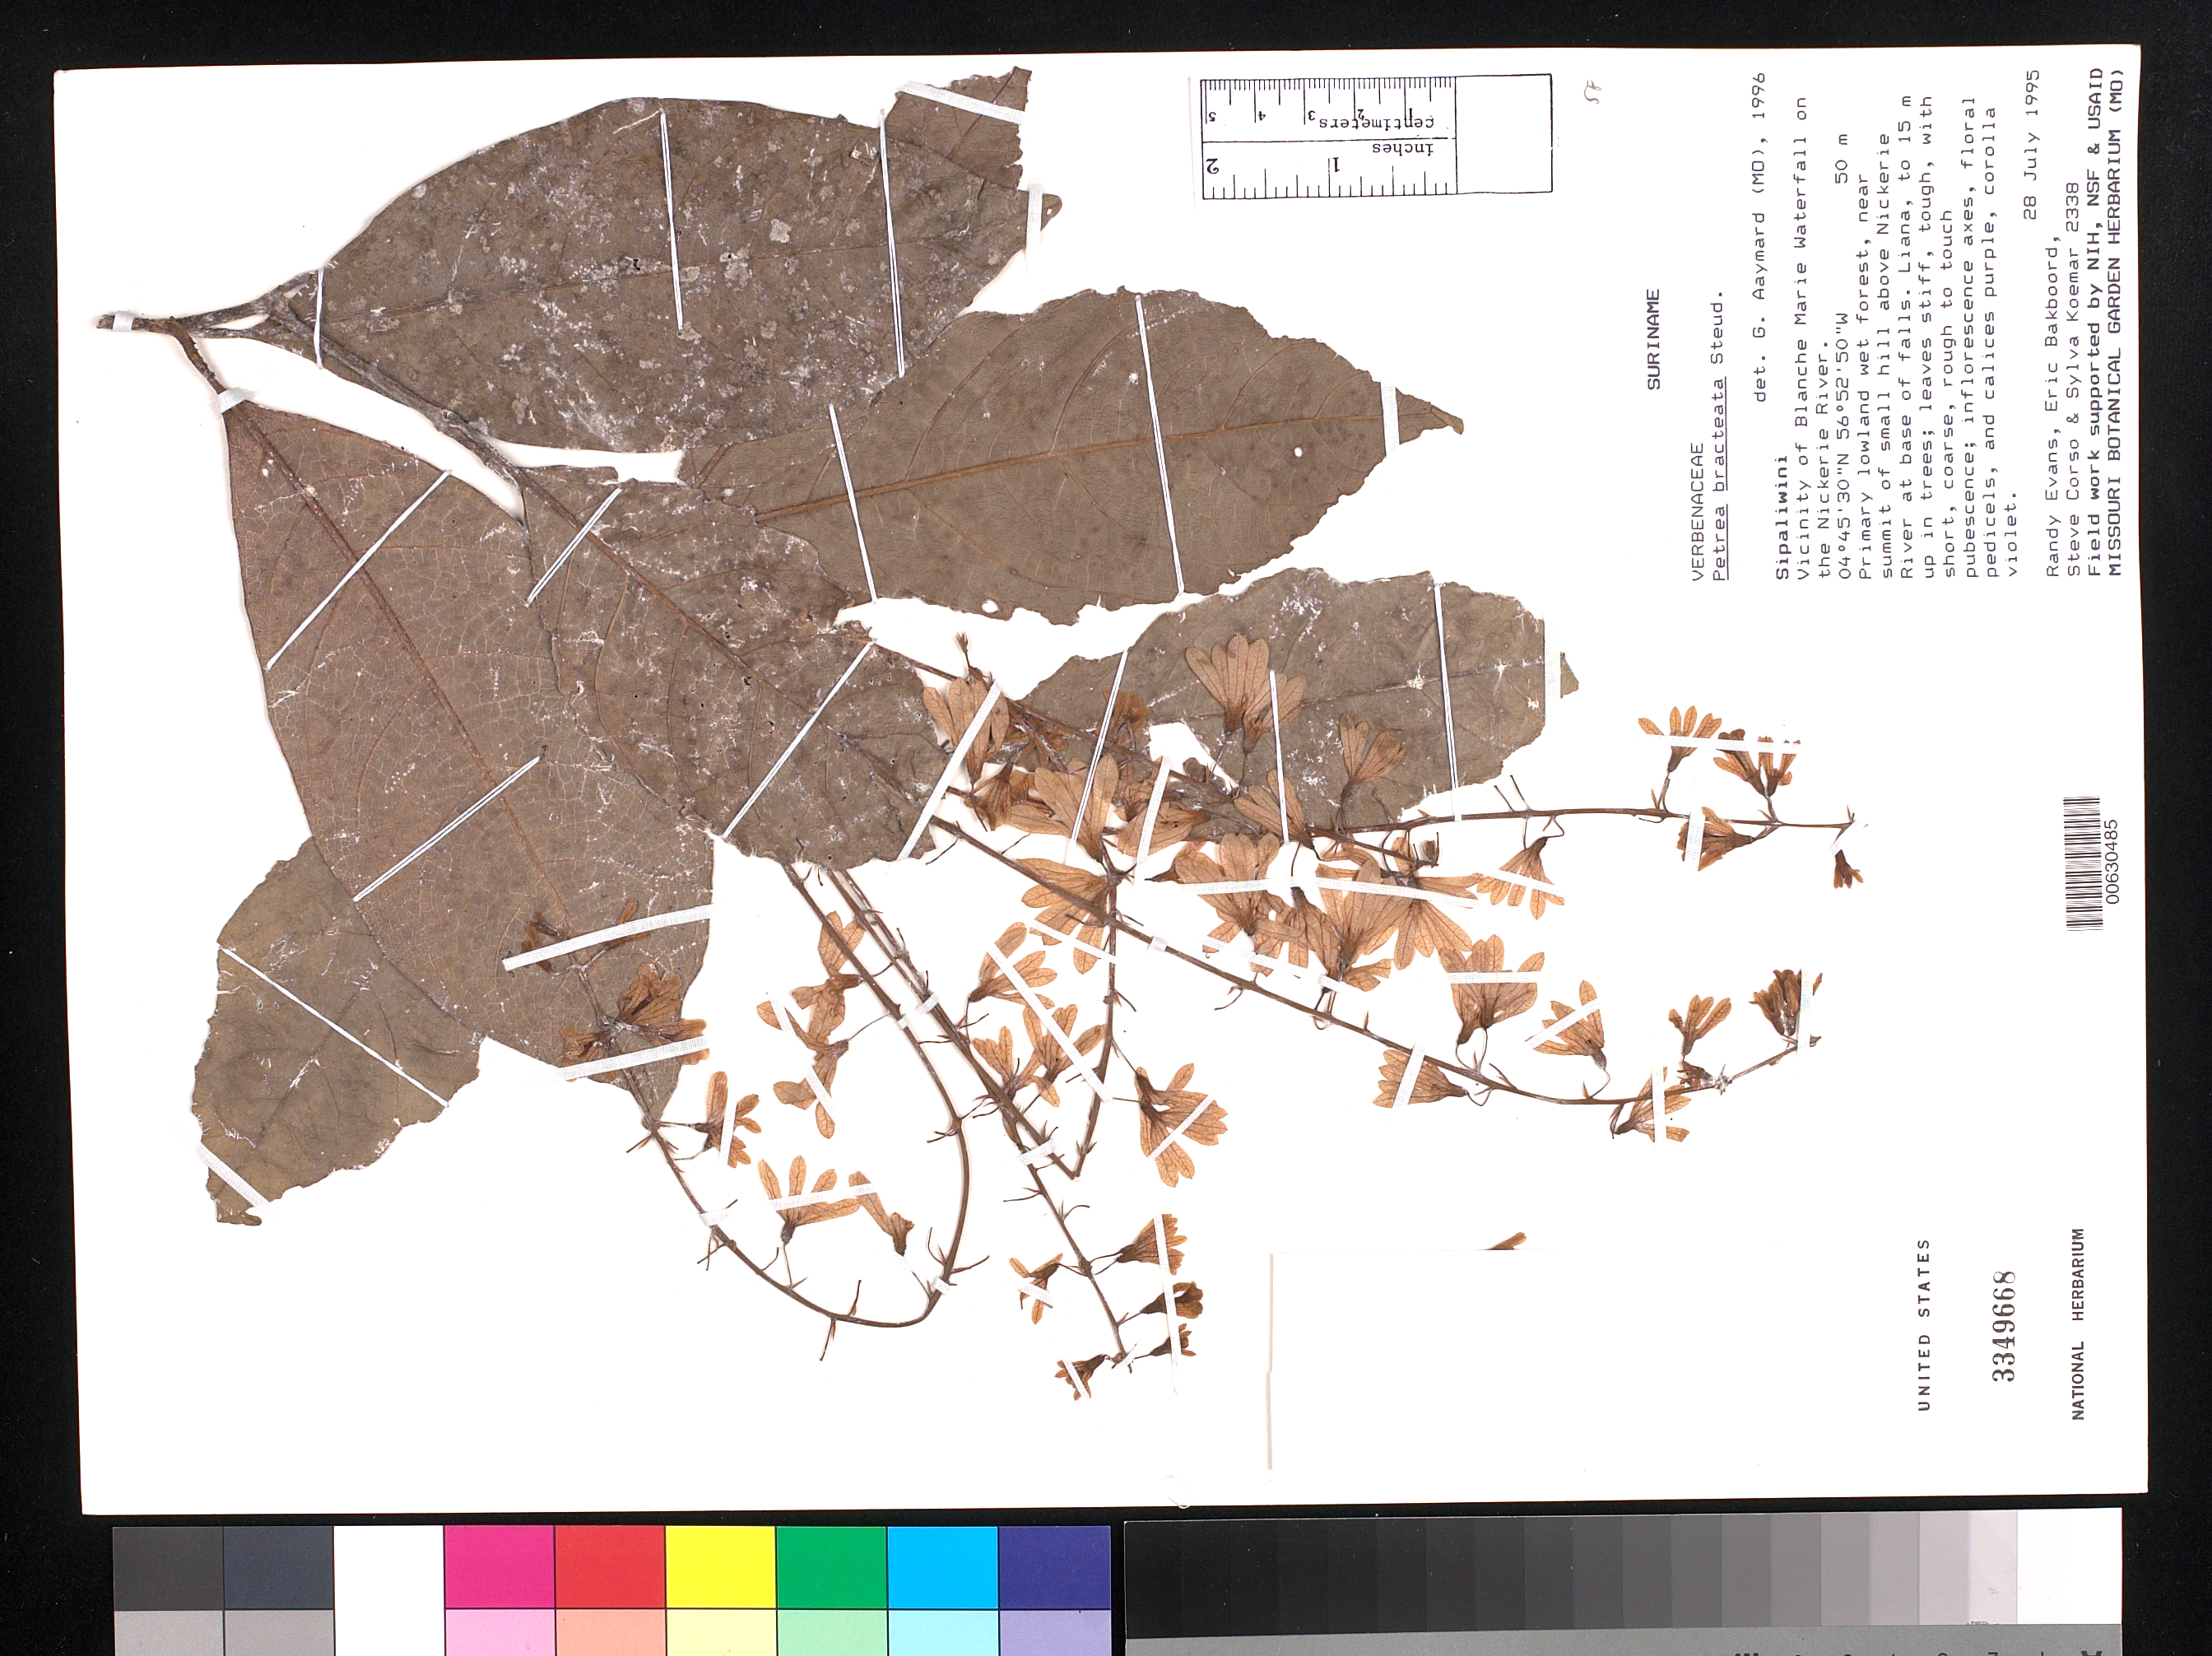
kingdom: Plantae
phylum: Tracheophyta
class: Magnoliopsida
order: Lamiales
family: Verbenaceae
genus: Petrea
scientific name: Petrea bracteata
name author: Steud.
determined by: Aymard C., G. A., (PORT), Univ. Nac. Exp. de los Llanos Ezequiel Zamora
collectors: R. Evans, E. Bakboord, S. Corso & S. Koemar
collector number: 2338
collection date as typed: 28-Jul-95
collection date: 1995-07-28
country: Suriname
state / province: Sipaliwini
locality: Blanche Marie Waterfall, vic., on Nickerie R.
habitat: Primary riverine wet forest, sandy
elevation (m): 50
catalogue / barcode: US 3349668